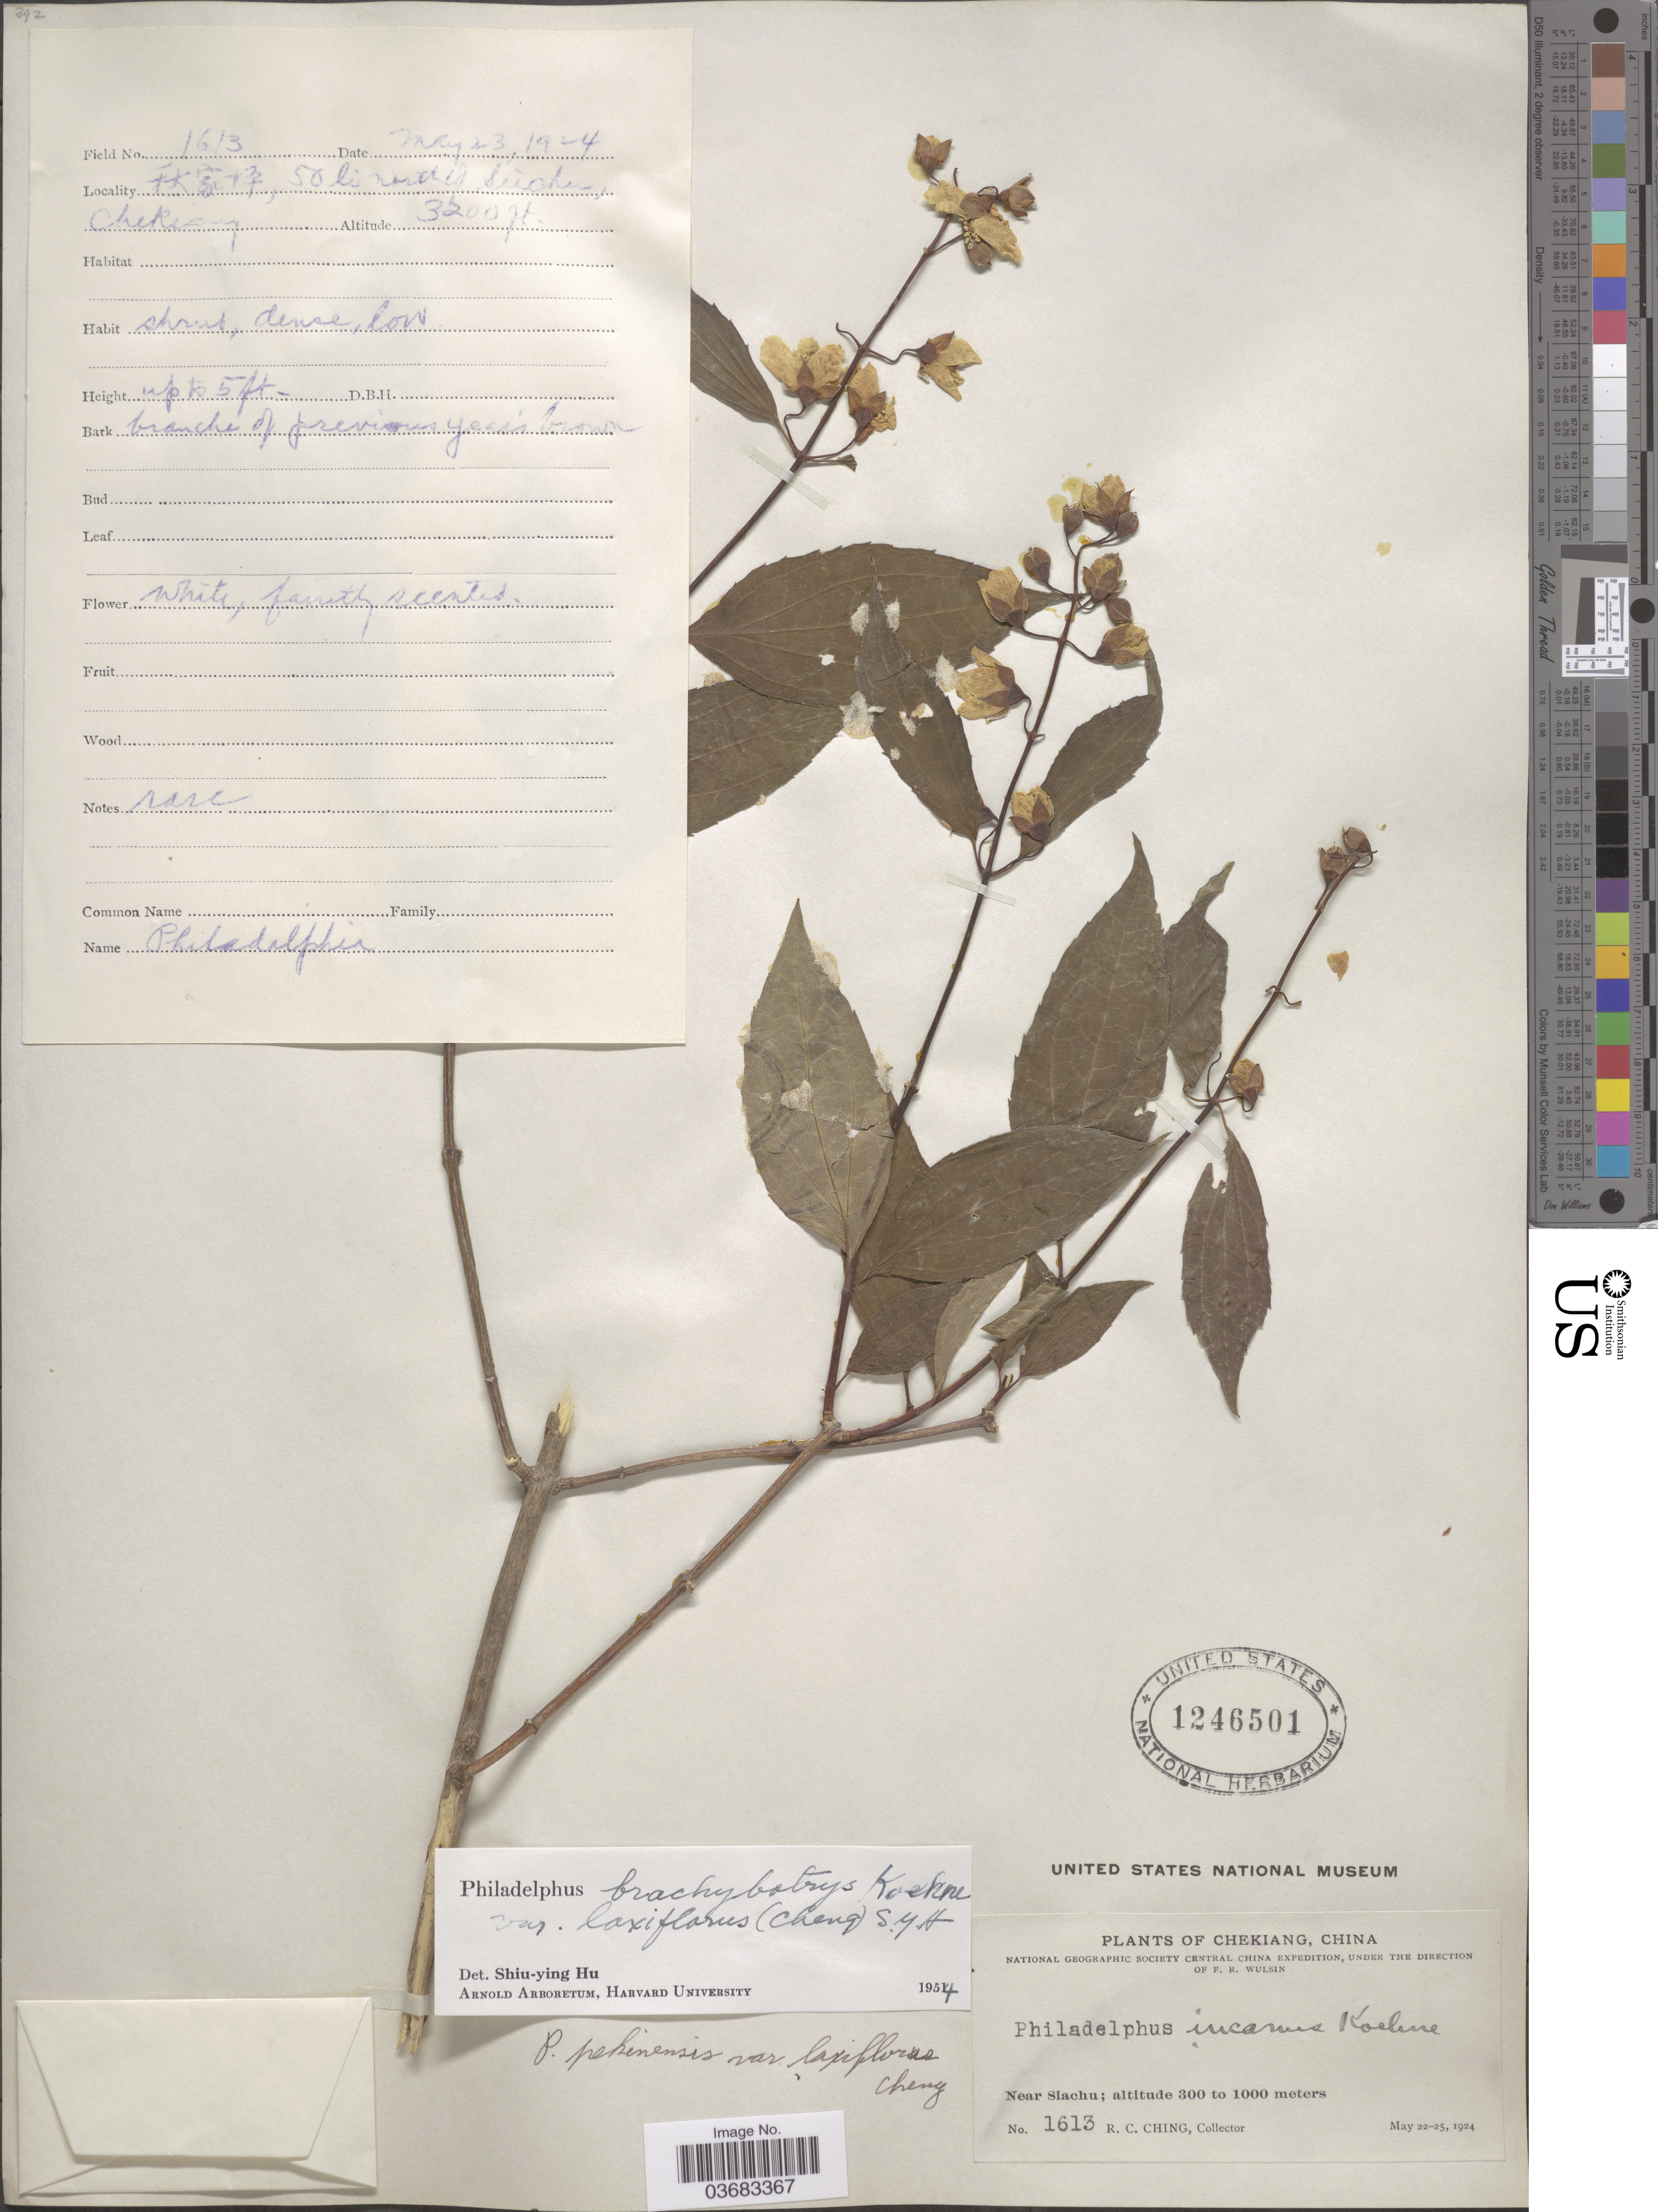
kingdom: Plantae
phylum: Tracheophyta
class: Magnoliopsida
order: Cornales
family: Hydrangeaceae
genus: Philadelphus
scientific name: Philadelphus brachybotrys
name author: (Koehne) Koehne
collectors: R. C. Ching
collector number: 1613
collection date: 1924-05-23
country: China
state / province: Zhejiang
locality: Chekiang. National Geographic Society Central China Expedition. Near Siachu. X, 50 li north of Seichu. [interpreted]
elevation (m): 975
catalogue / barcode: US 1246501